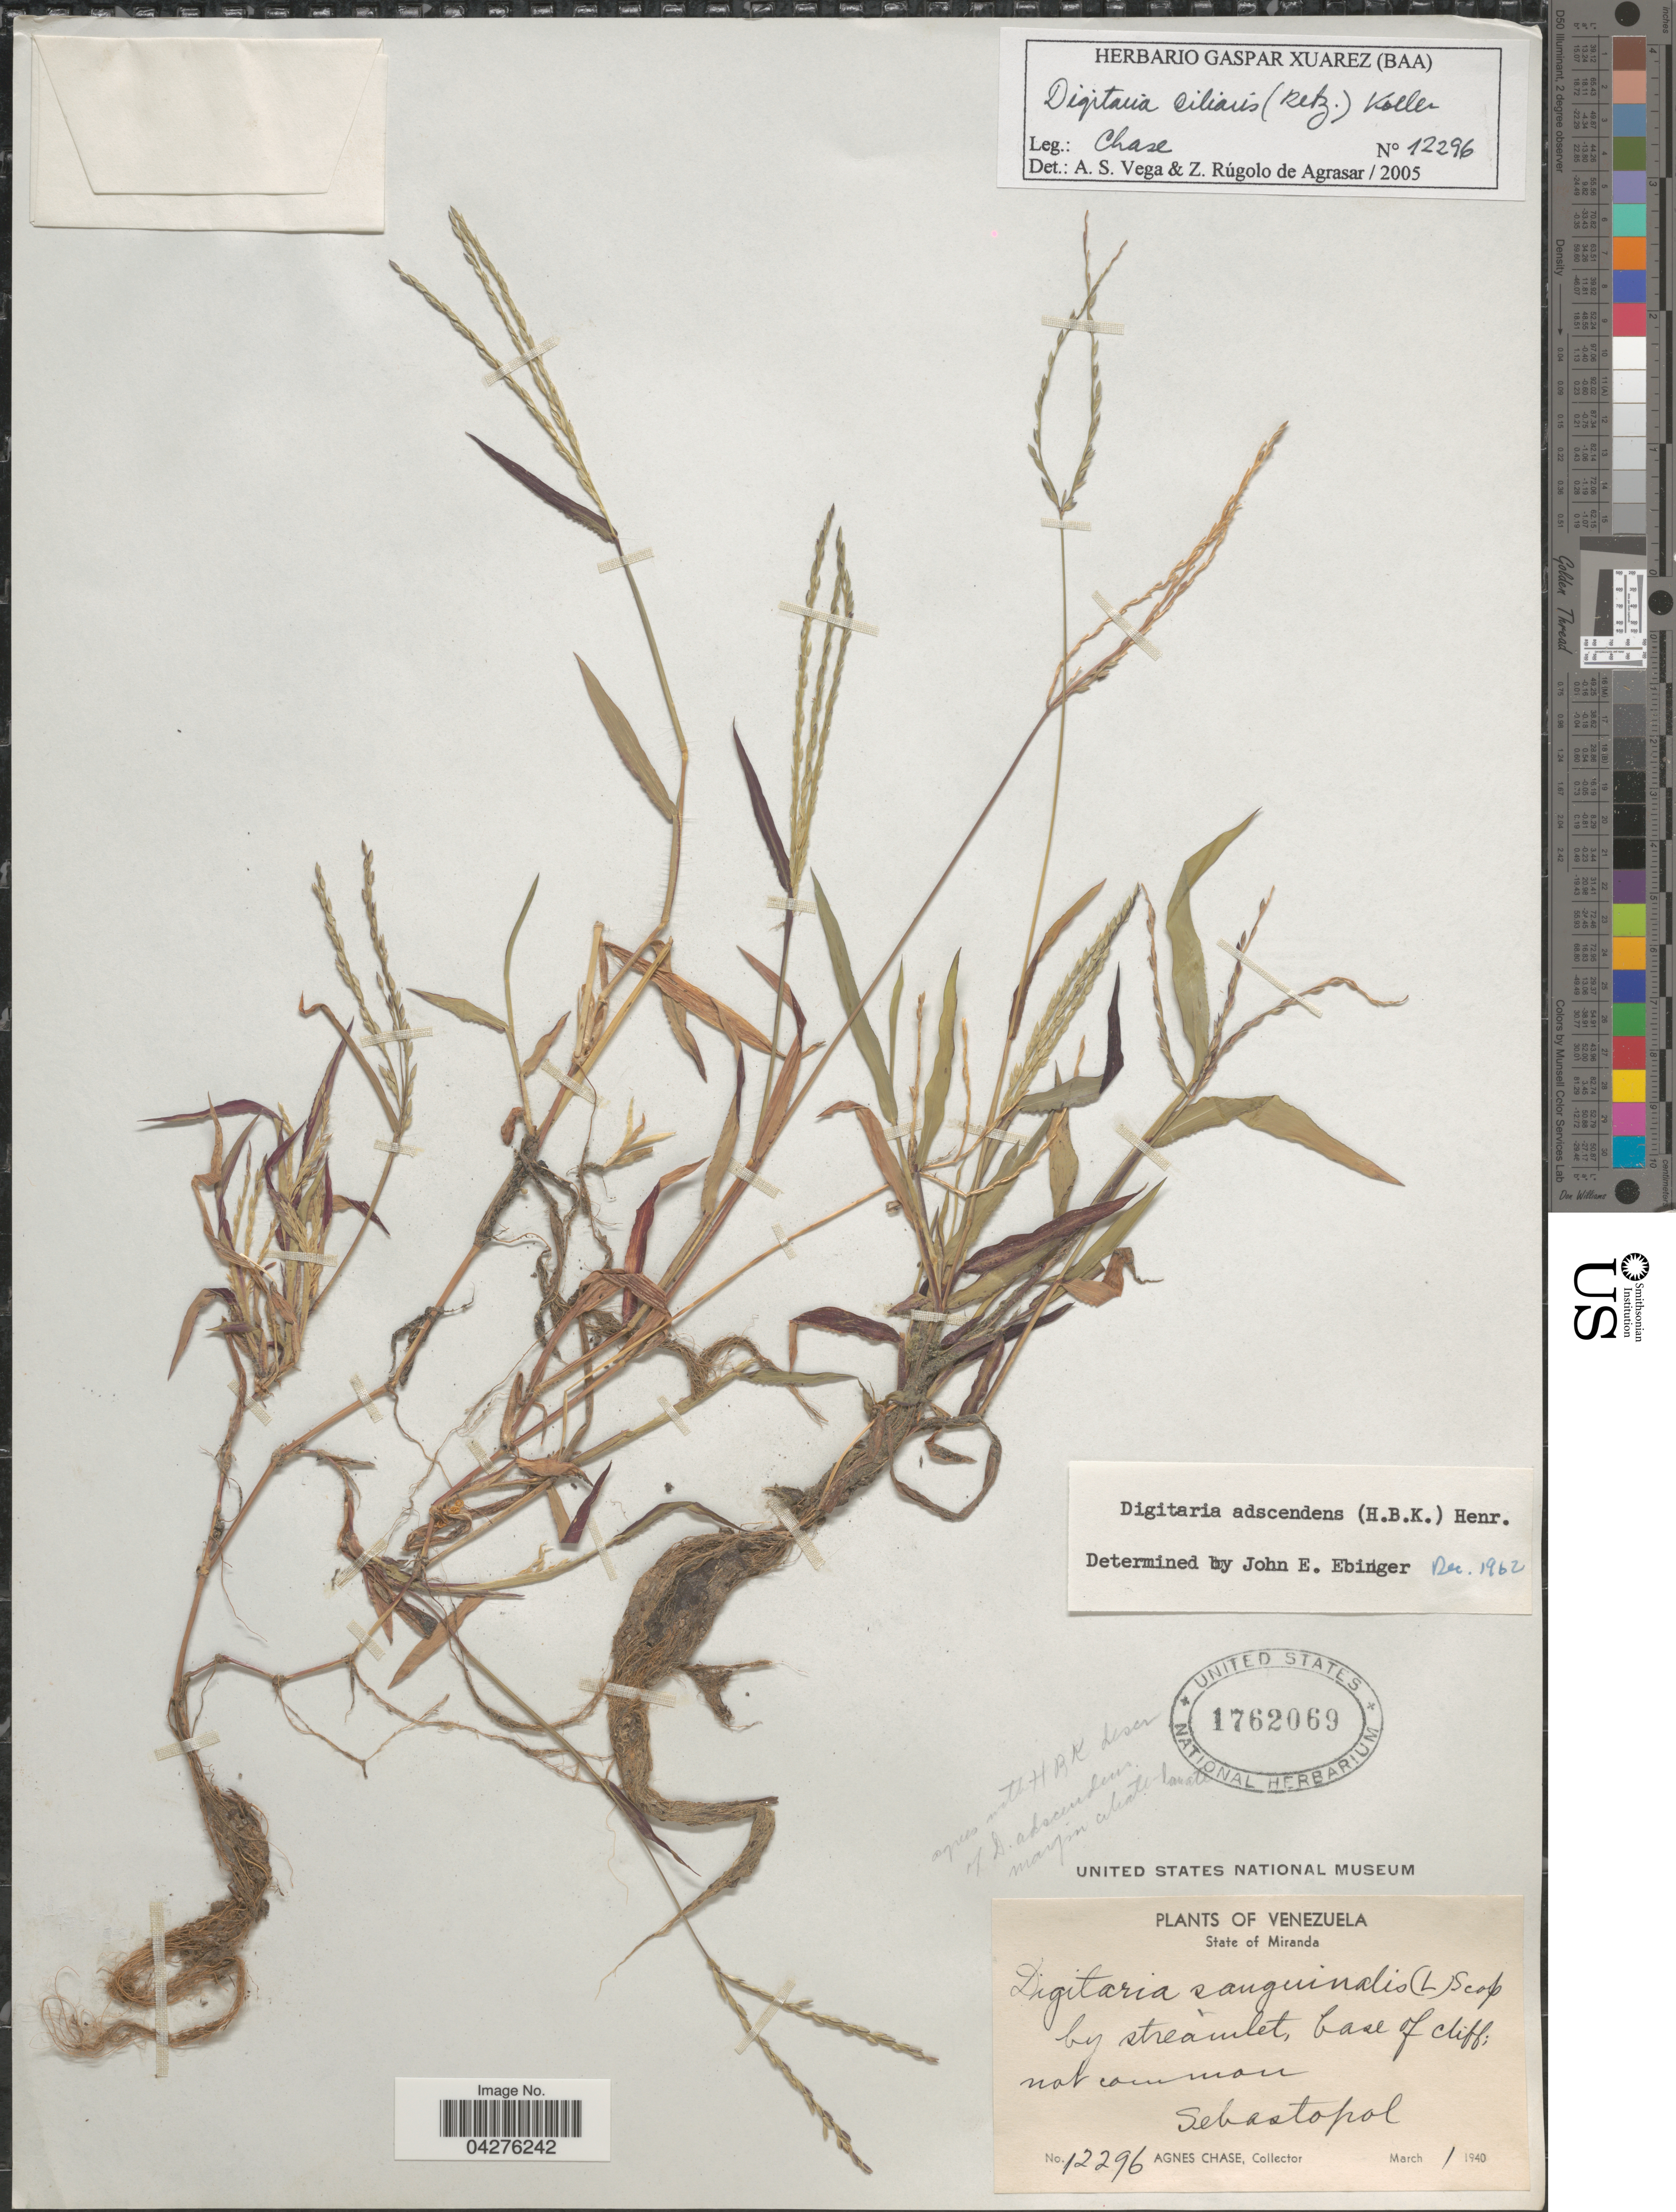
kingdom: Plantae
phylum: Tracheophyta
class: Liliopsida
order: Poales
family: Poaceae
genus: Digitaria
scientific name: Digitaria ciliaris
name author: (Retz.) Koeler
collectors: A. Chase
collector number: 12296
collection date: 1940-03-01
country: Venezuela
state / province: Miranda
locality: Sebastopol.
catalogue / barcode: US 1762069